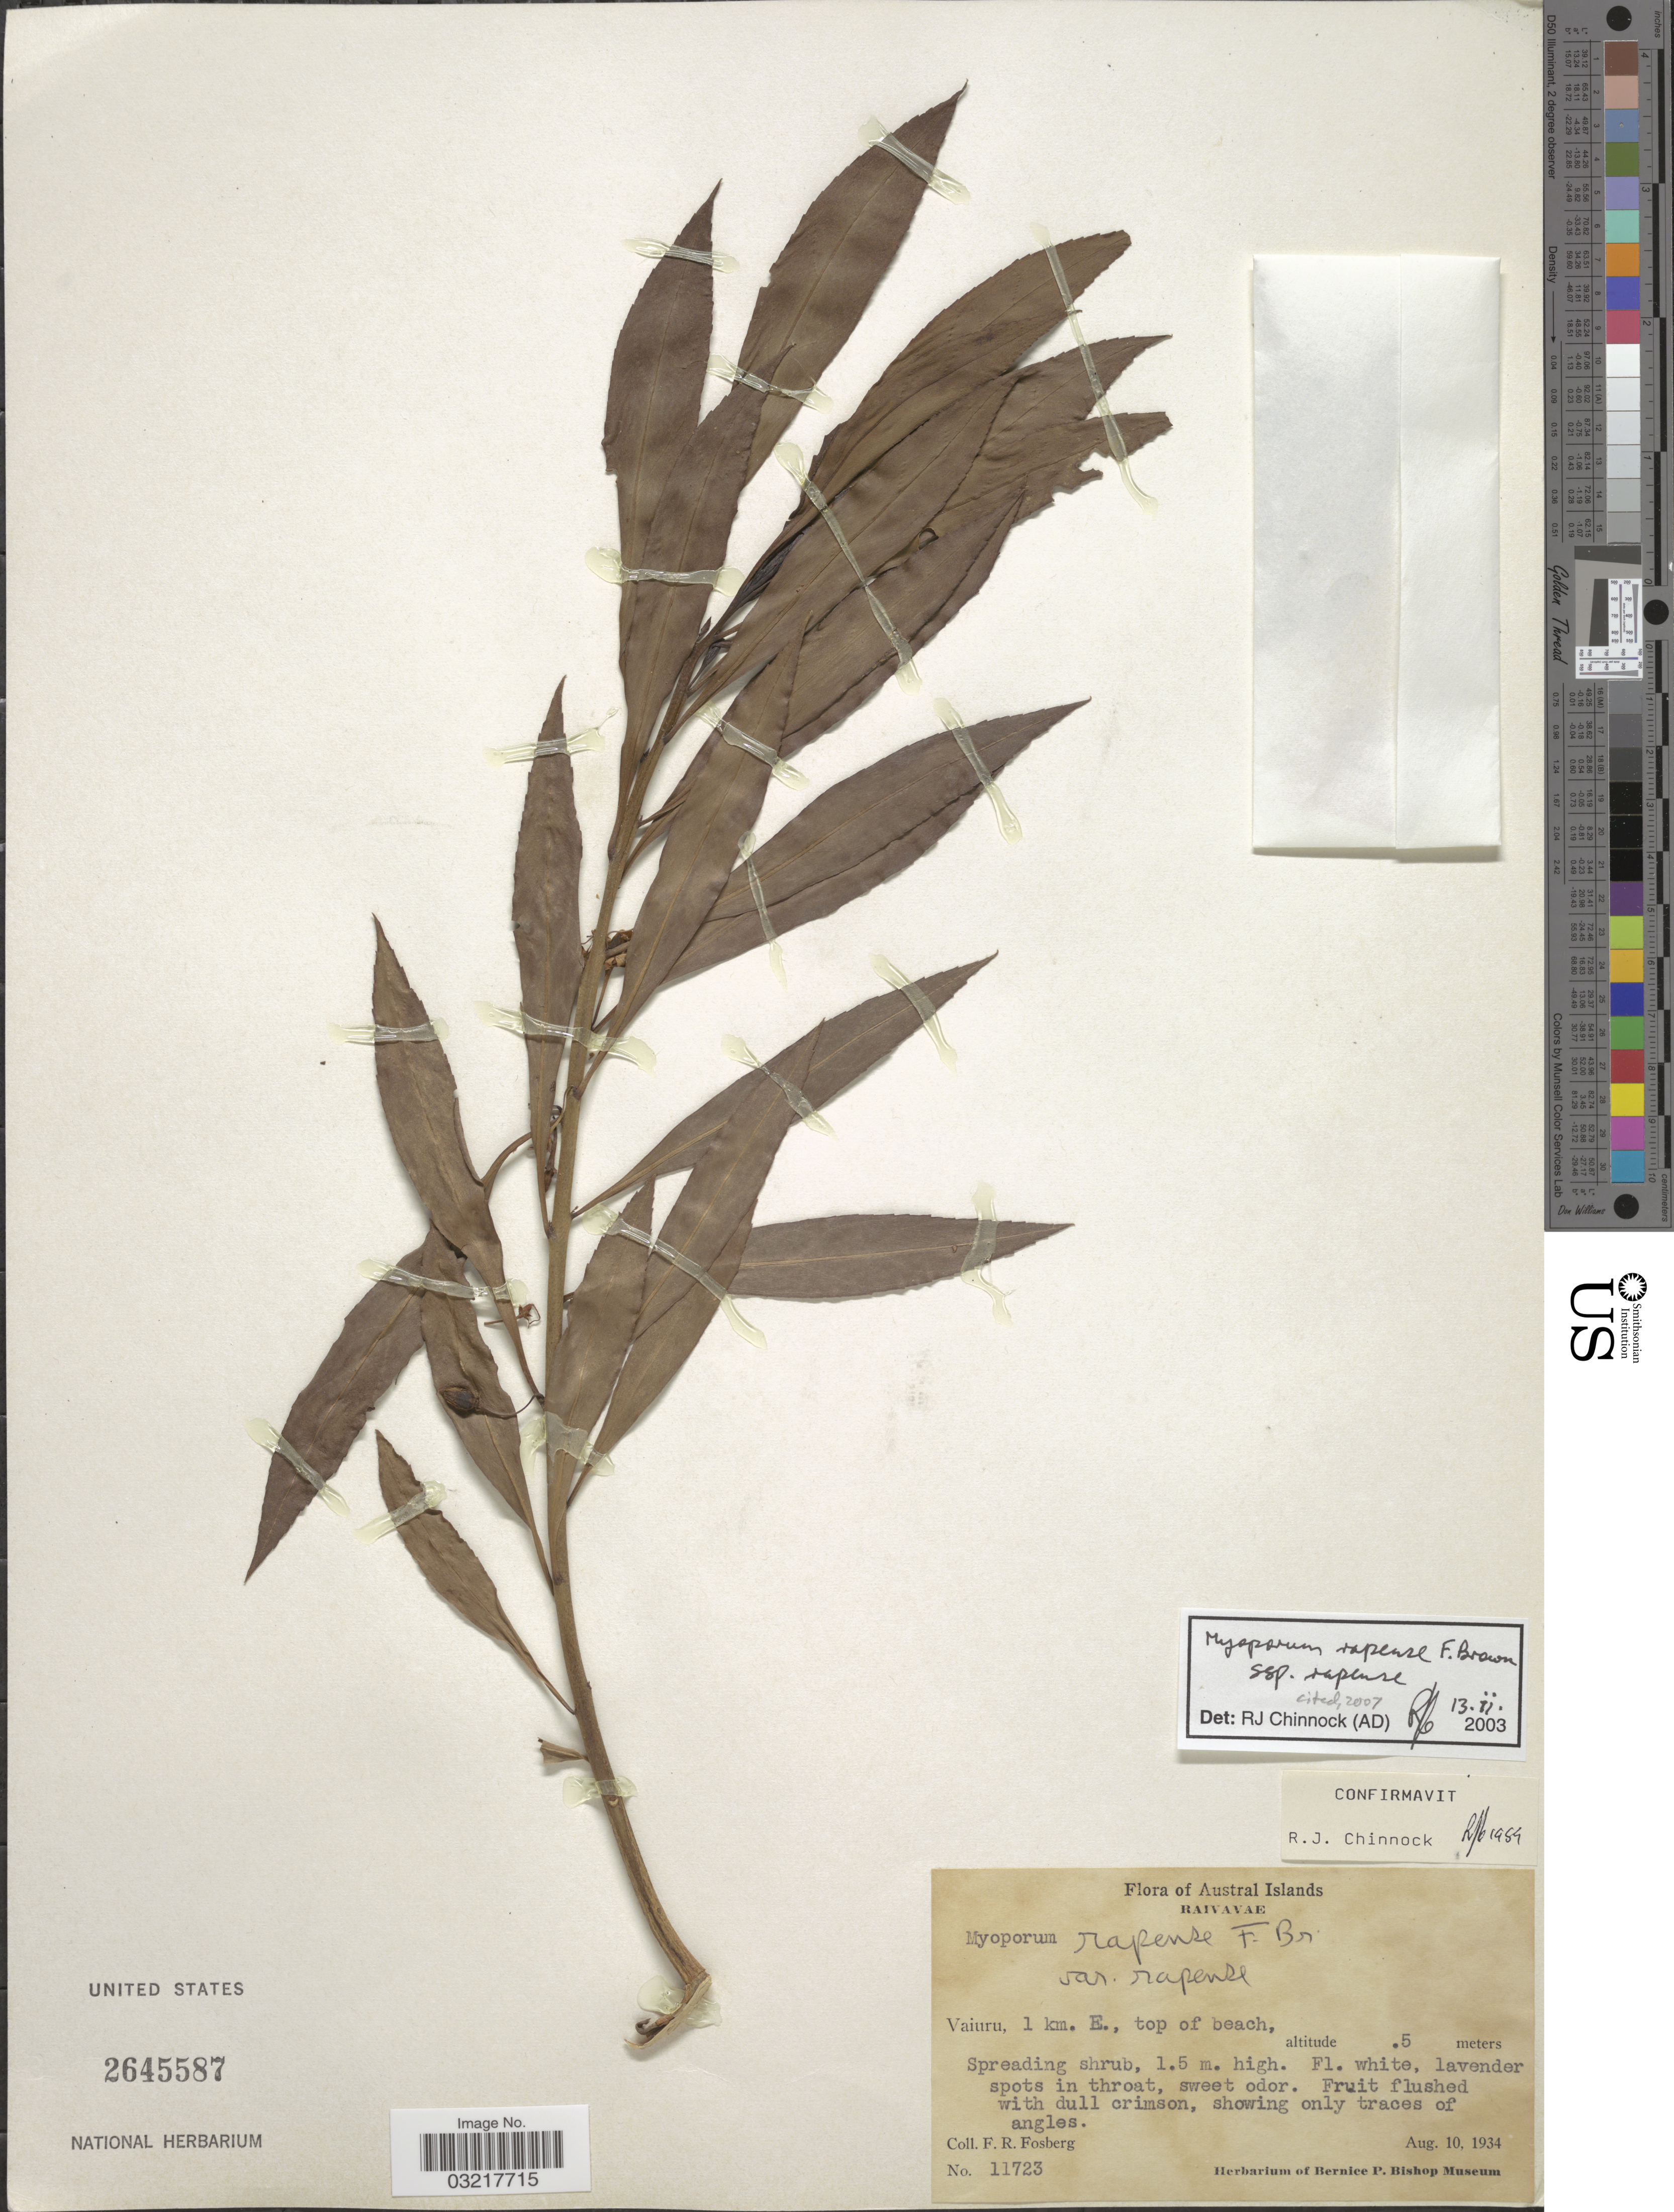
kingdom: Plantae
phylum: Tracheophyta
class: Magnoliopsida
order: Lamiales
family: Scrophulariaceae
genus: Myoporum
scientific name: Myoporum rapense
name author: F. Br.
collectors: F. R. Fosberg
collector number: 11723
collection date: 1934-08-10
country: French Polynesia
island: Raivavae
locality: Austral Islands. Raivavae. Vaiuru, 1 km. E., top of beach.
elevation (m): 5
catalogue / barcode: US 2645587